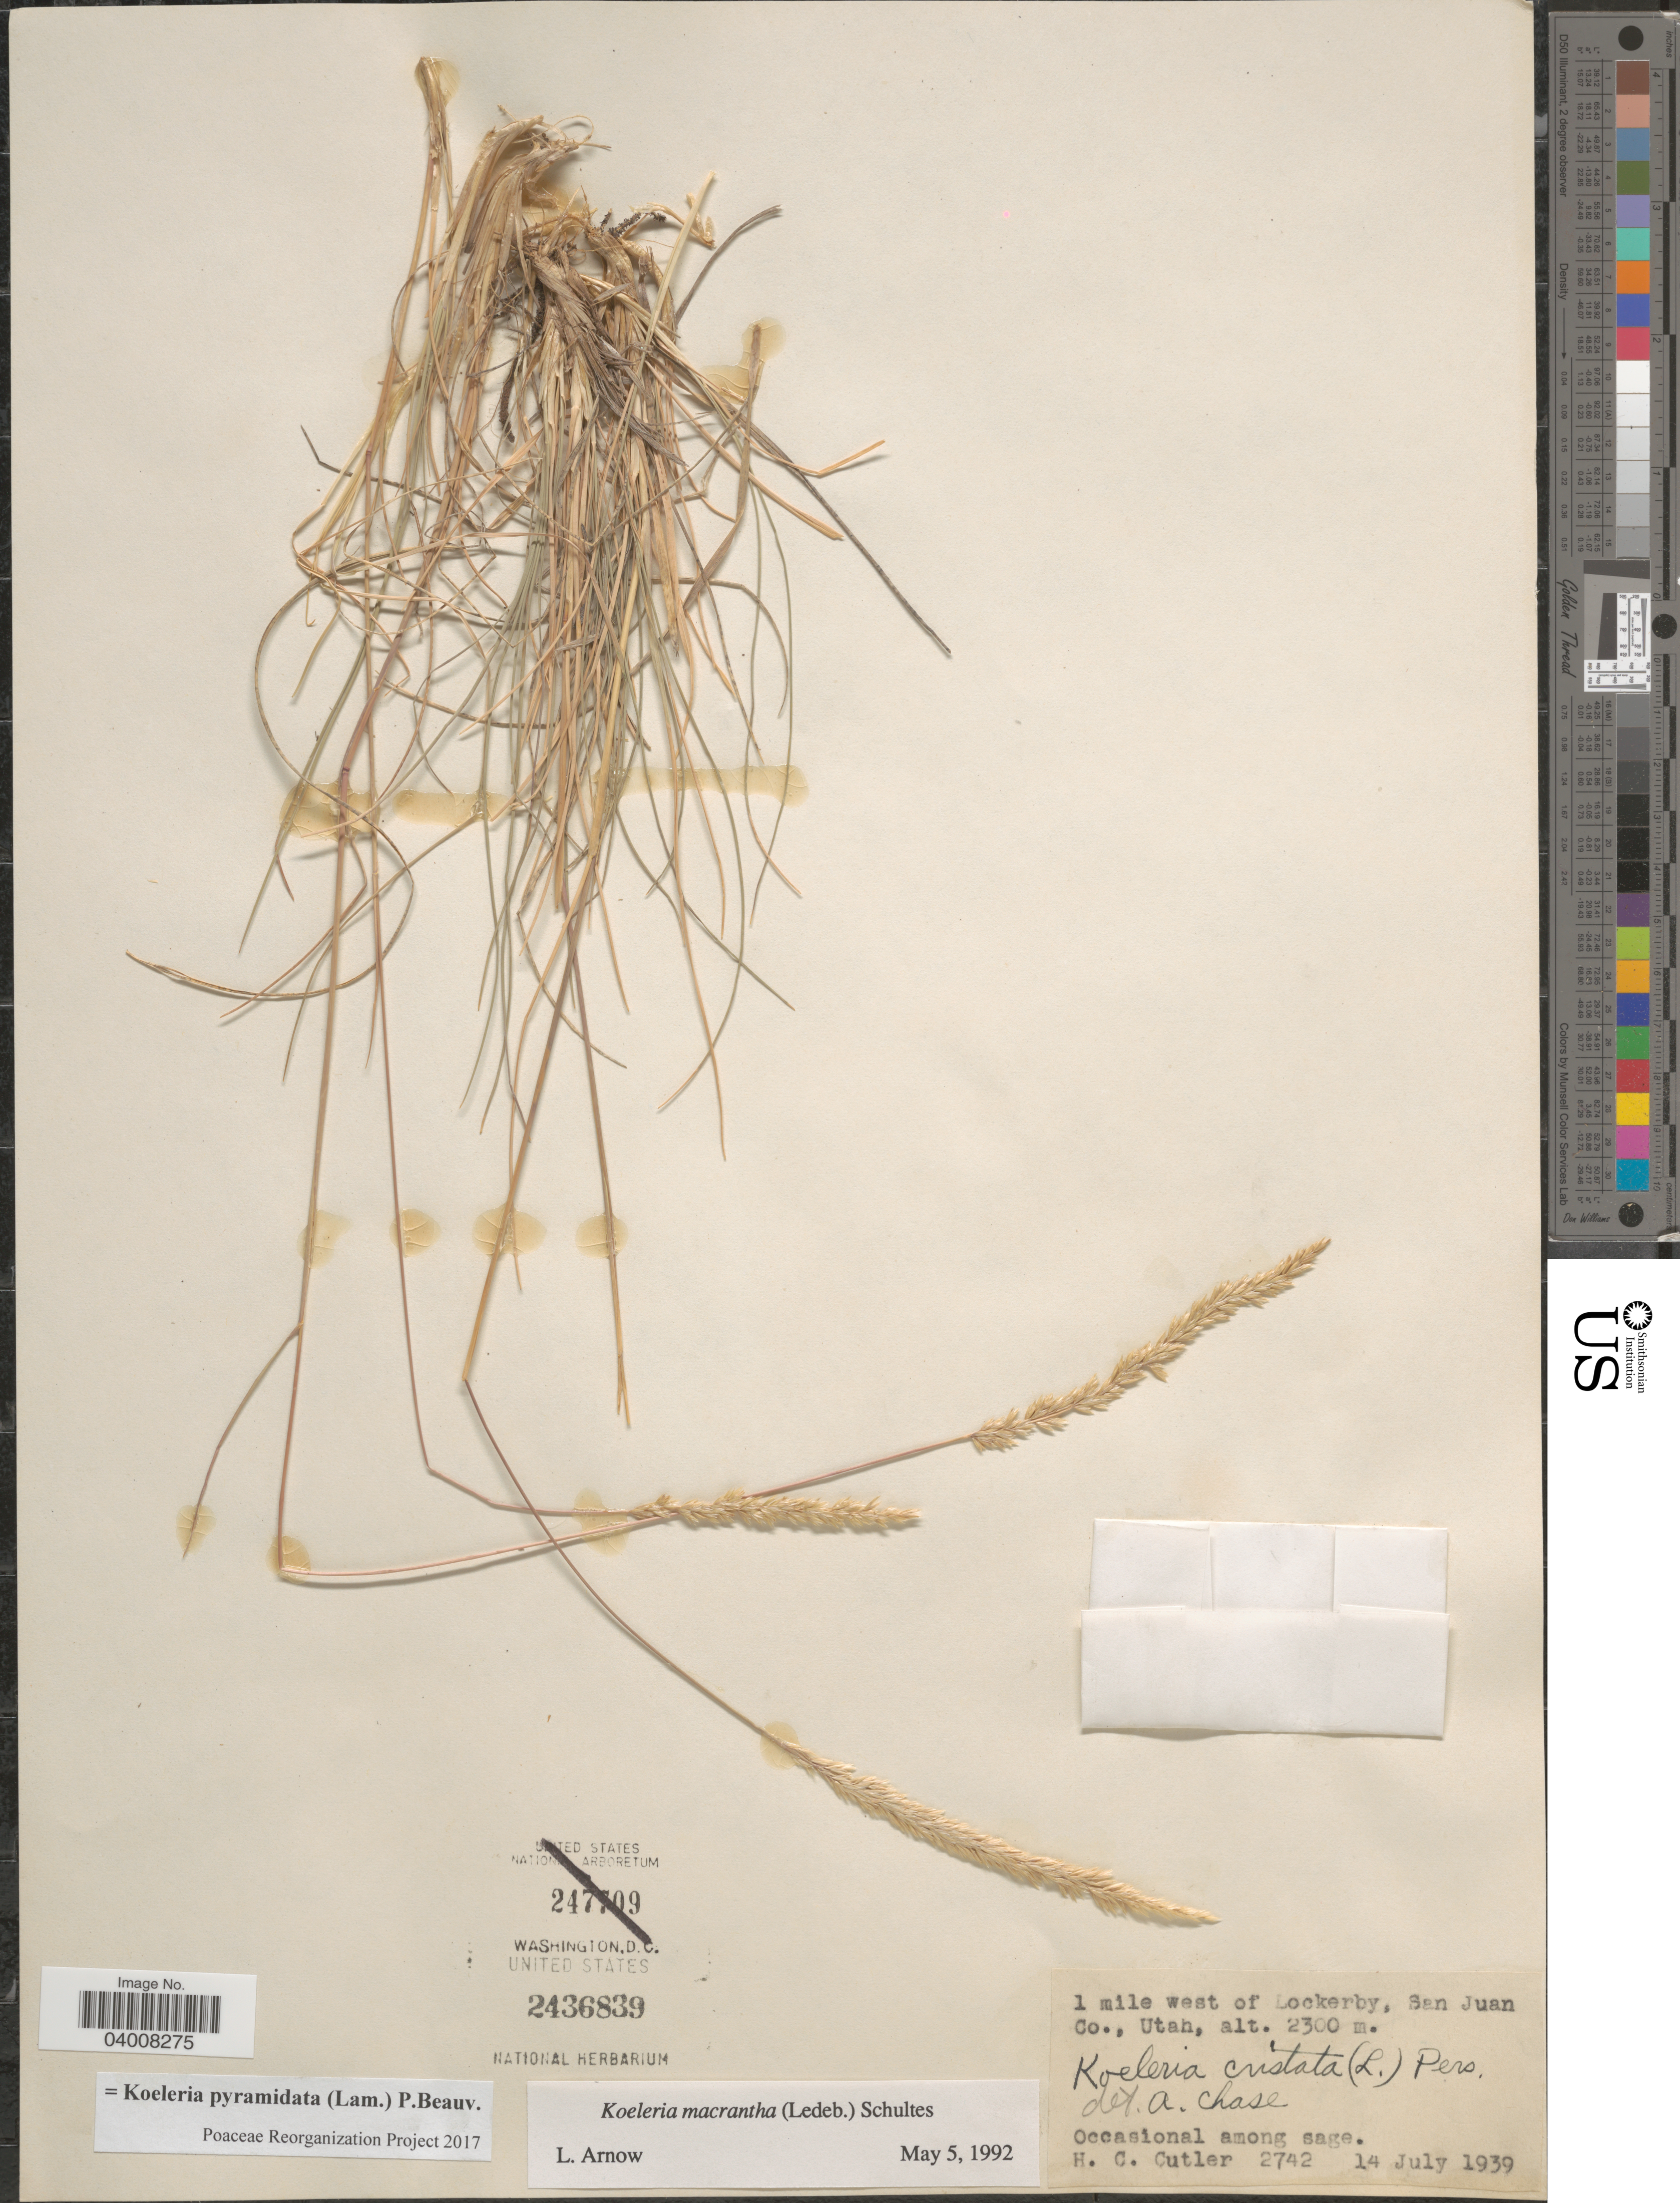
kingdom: Plantae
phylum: Tracheophyta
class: Liliopsida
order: Poales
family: Poaceae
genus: Koeleria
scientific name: Koeleria pyramidata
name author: (Lam.) P. Beauv.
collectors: H. C. Cutler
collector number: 2742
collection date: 1939-07-14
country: United States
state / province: Utah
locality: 1 mile west of Lockerby, San Juan Co.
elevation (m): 2300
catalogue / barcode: US 2436839